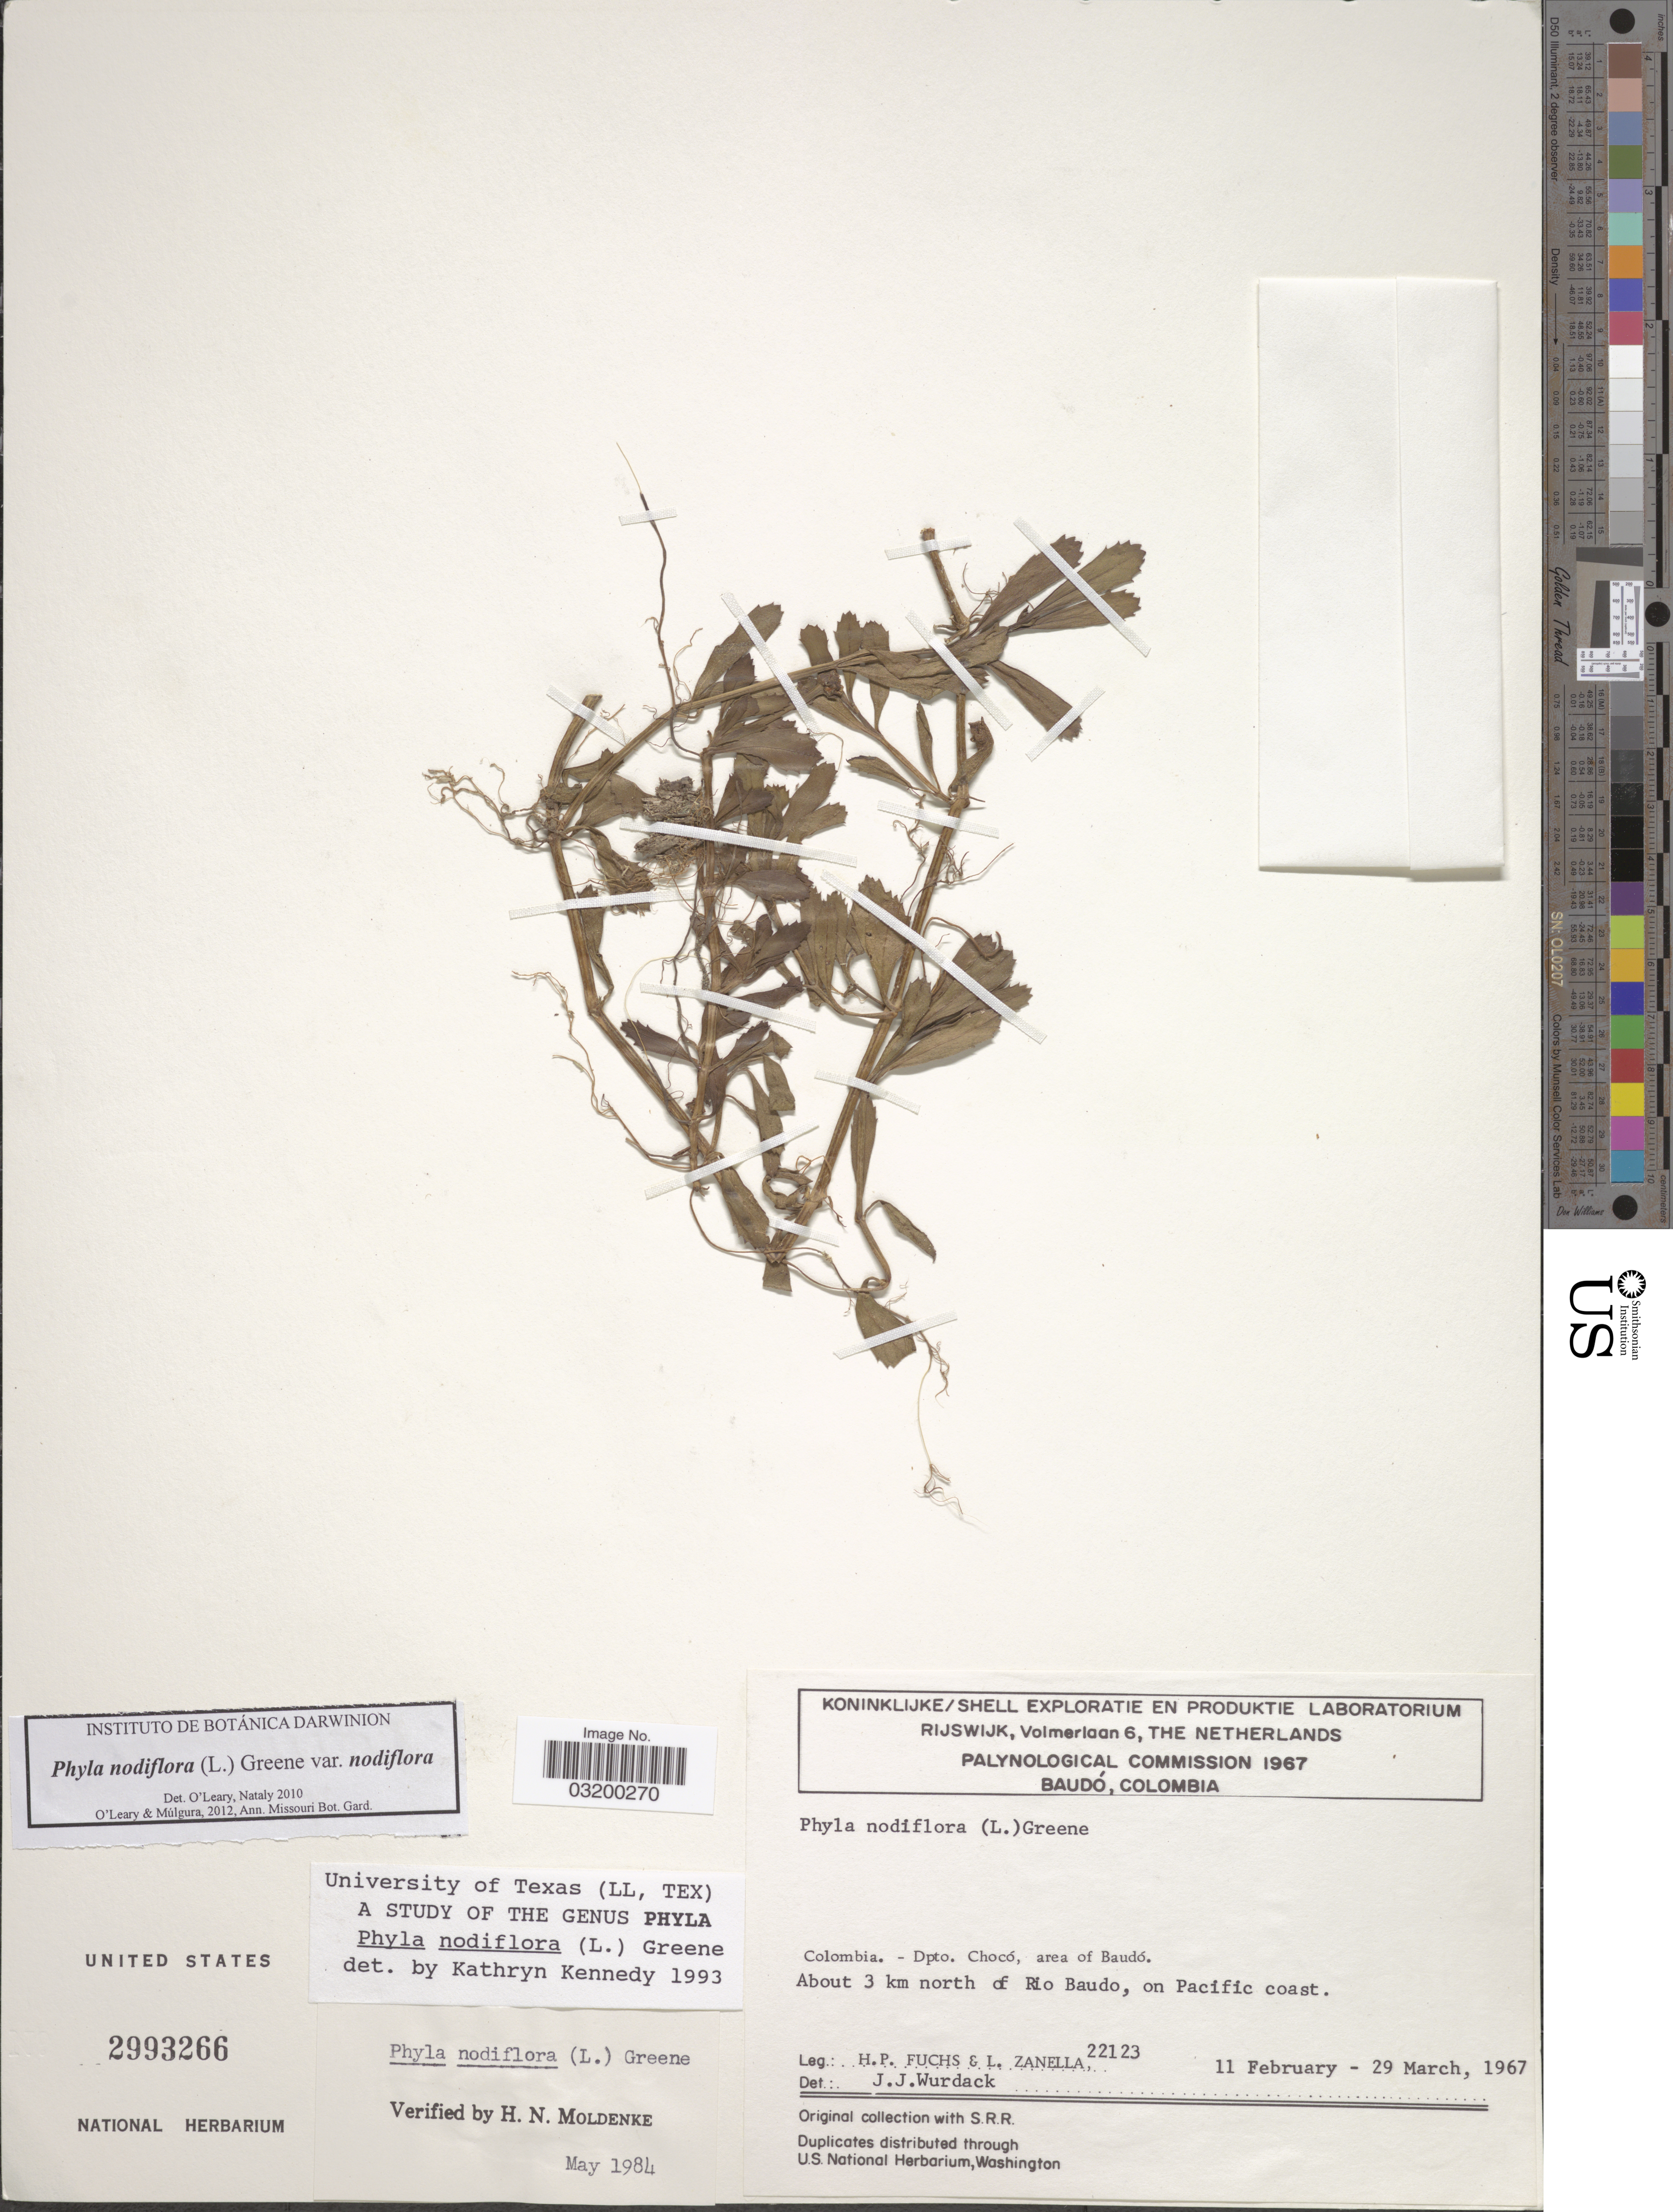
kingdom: Plantae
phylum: Tracheophyta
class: Magnoliopsida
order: Lamiales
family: Verbenaceae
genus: Phyla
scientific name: Phyla nodiflora var. nodiflora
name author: (L.) Greene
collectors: H. P. Fuchs & L. Zanella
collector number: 22123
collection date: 1967-02-11/1967-03-29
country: Colombia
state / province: Chocó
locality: Dpto. Chocó, area of Baudó. About 3 km north of Rio Baudo, on Pacific coast.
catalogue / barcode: US 2993266